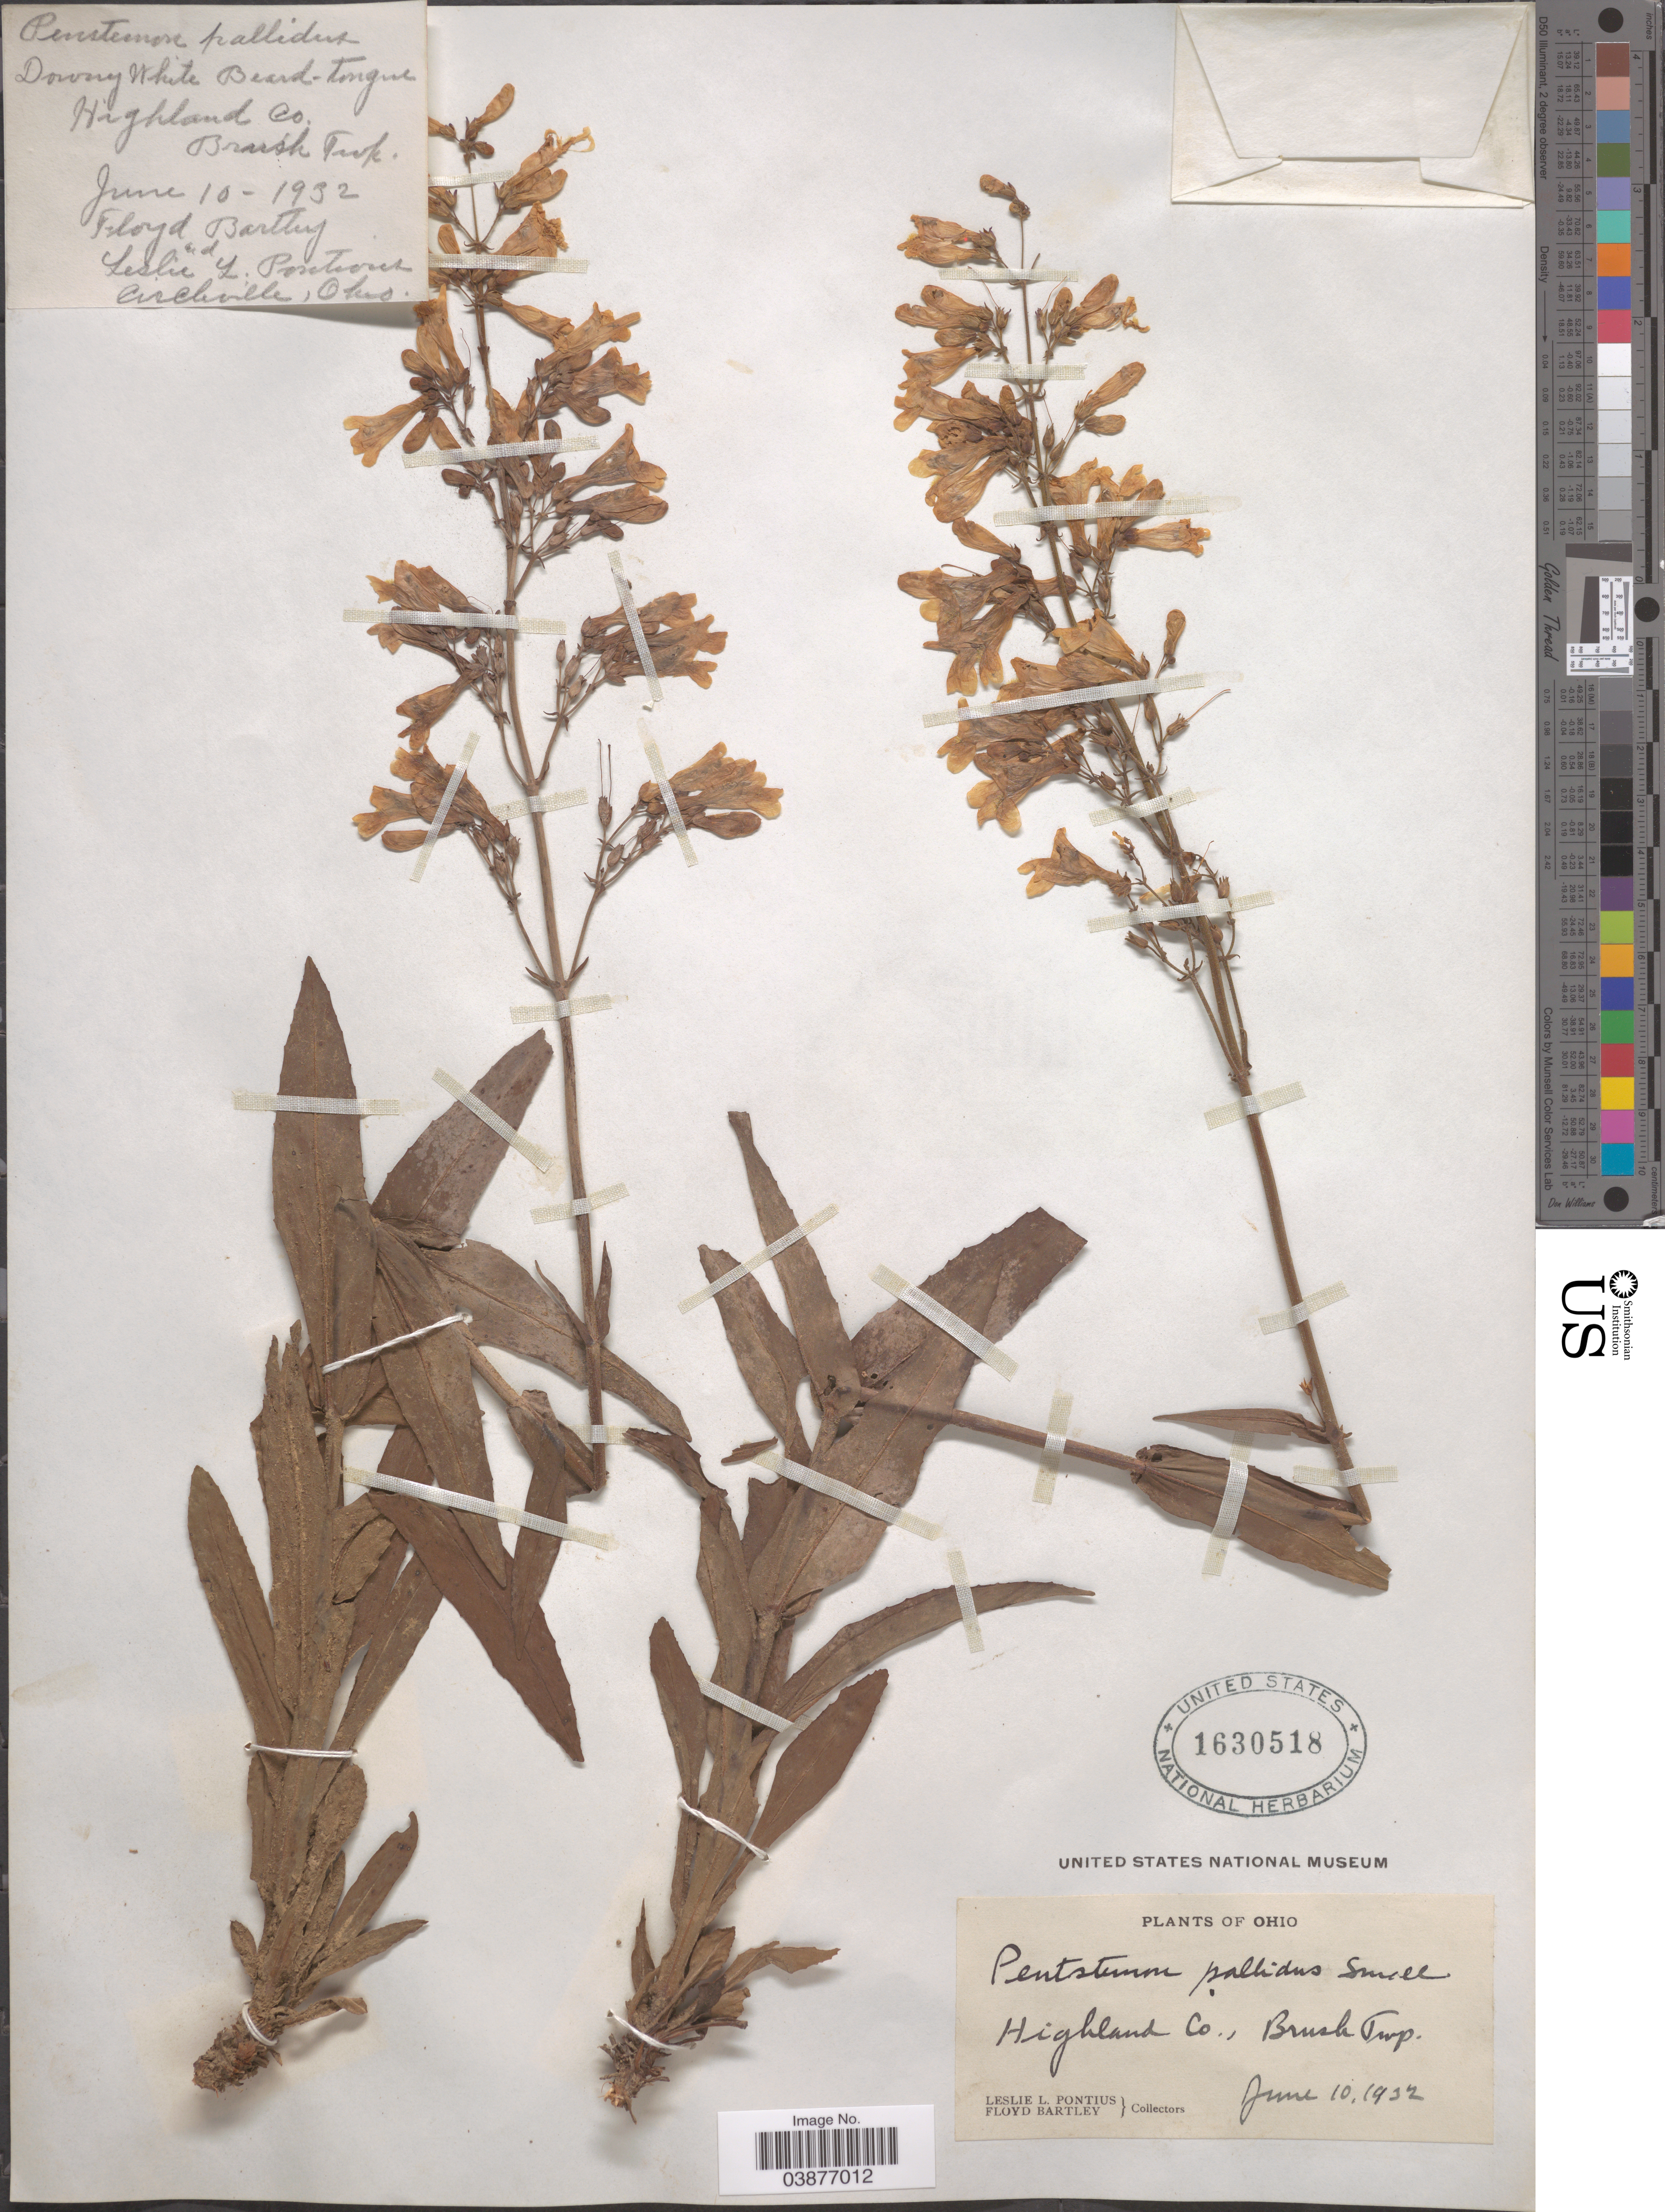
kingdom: Plantae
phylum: Tracheophyta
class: Magnoliopsida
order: Lamiales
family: Plantaginaceae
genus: Penstemon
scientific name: Penstemon pallidus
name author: Small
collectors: L. Pontius & F. Bartley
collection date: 1932-06-10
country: United States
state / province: Ohio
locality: Highland Co., Brush Twp.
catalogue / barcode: US 1630518